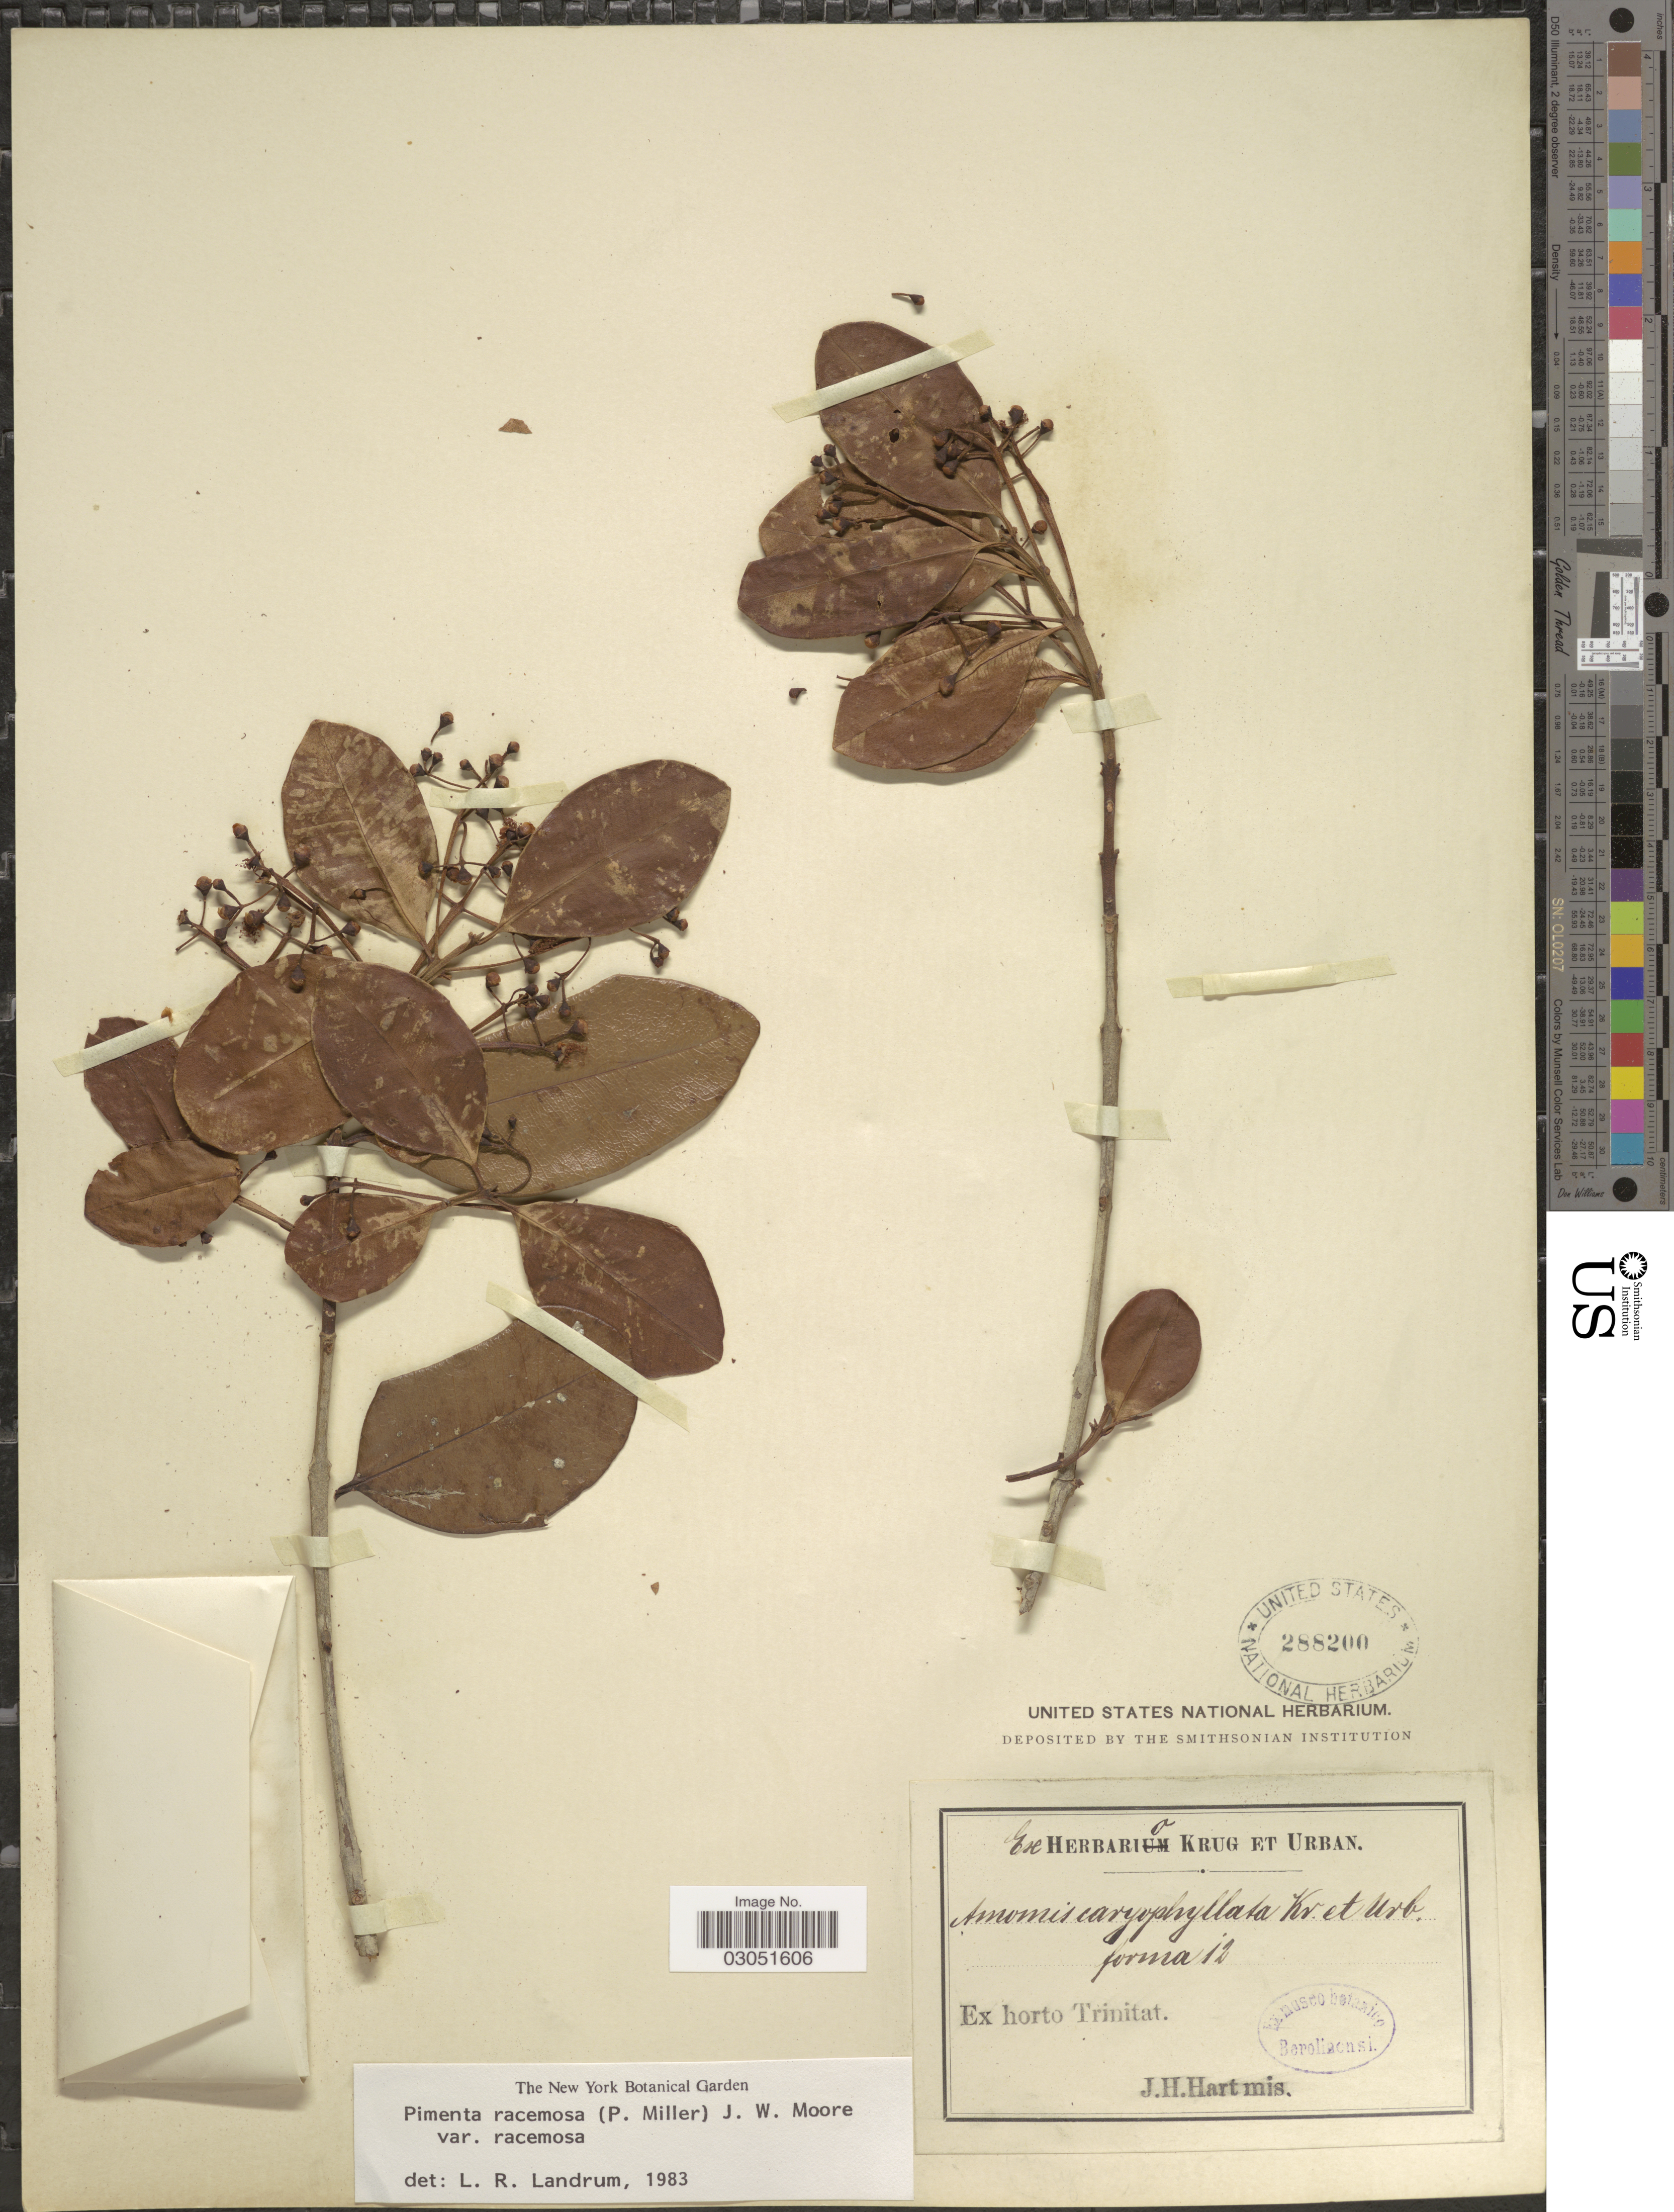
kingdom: Plantae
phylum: Tracheophyta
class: Magnoliopsida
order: Myrtales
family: Myrtaceae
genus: Pimenta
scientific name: Pimenta racemosa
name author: (Mill.) J.W. Moore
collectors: J. H. Hart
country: Trinidad and Tobago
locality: Ex horto Trinitat.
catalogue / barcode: US 288200